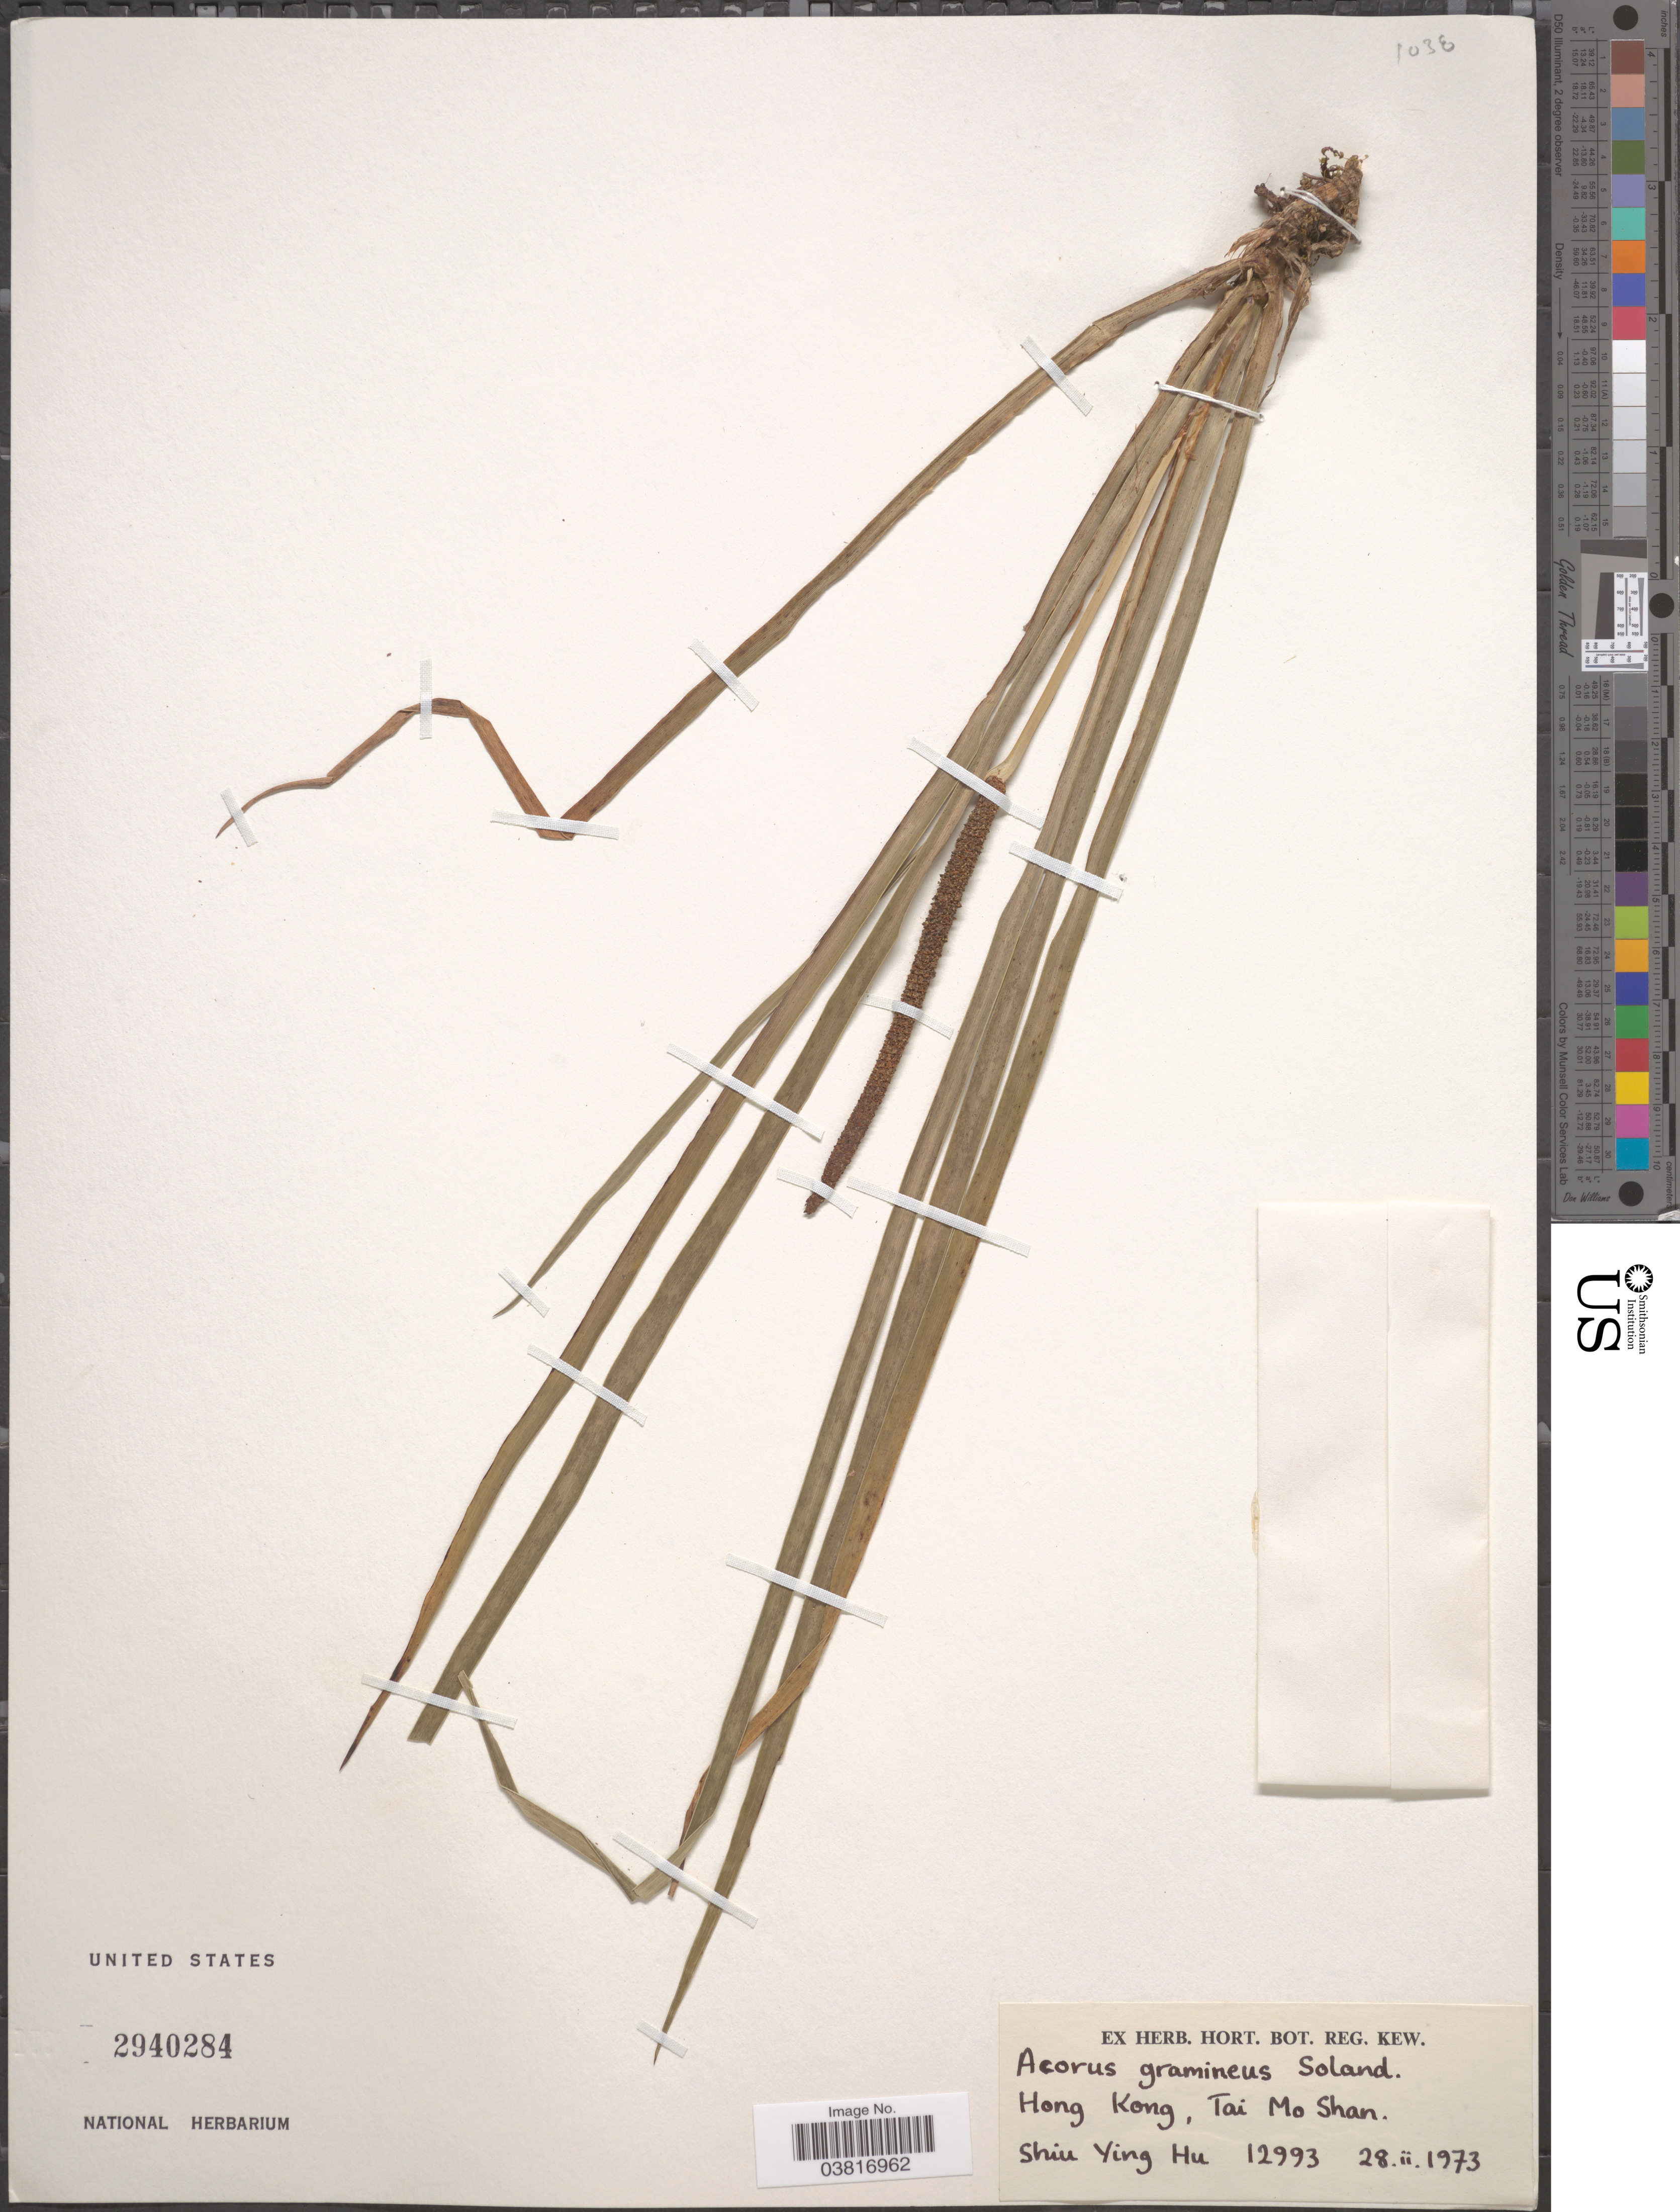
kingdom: Plantae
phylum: Tracheophyta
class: Liliopsida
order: Acorales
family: Acoraceae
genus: Acorus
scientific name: Acorus gramineus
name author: Sol. ex Aiton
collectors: S. Y. Hu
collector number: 12993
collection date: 1973-02-28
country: China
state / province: Hong Kong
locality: Tai Mo Shan.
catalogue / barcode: US 2940284